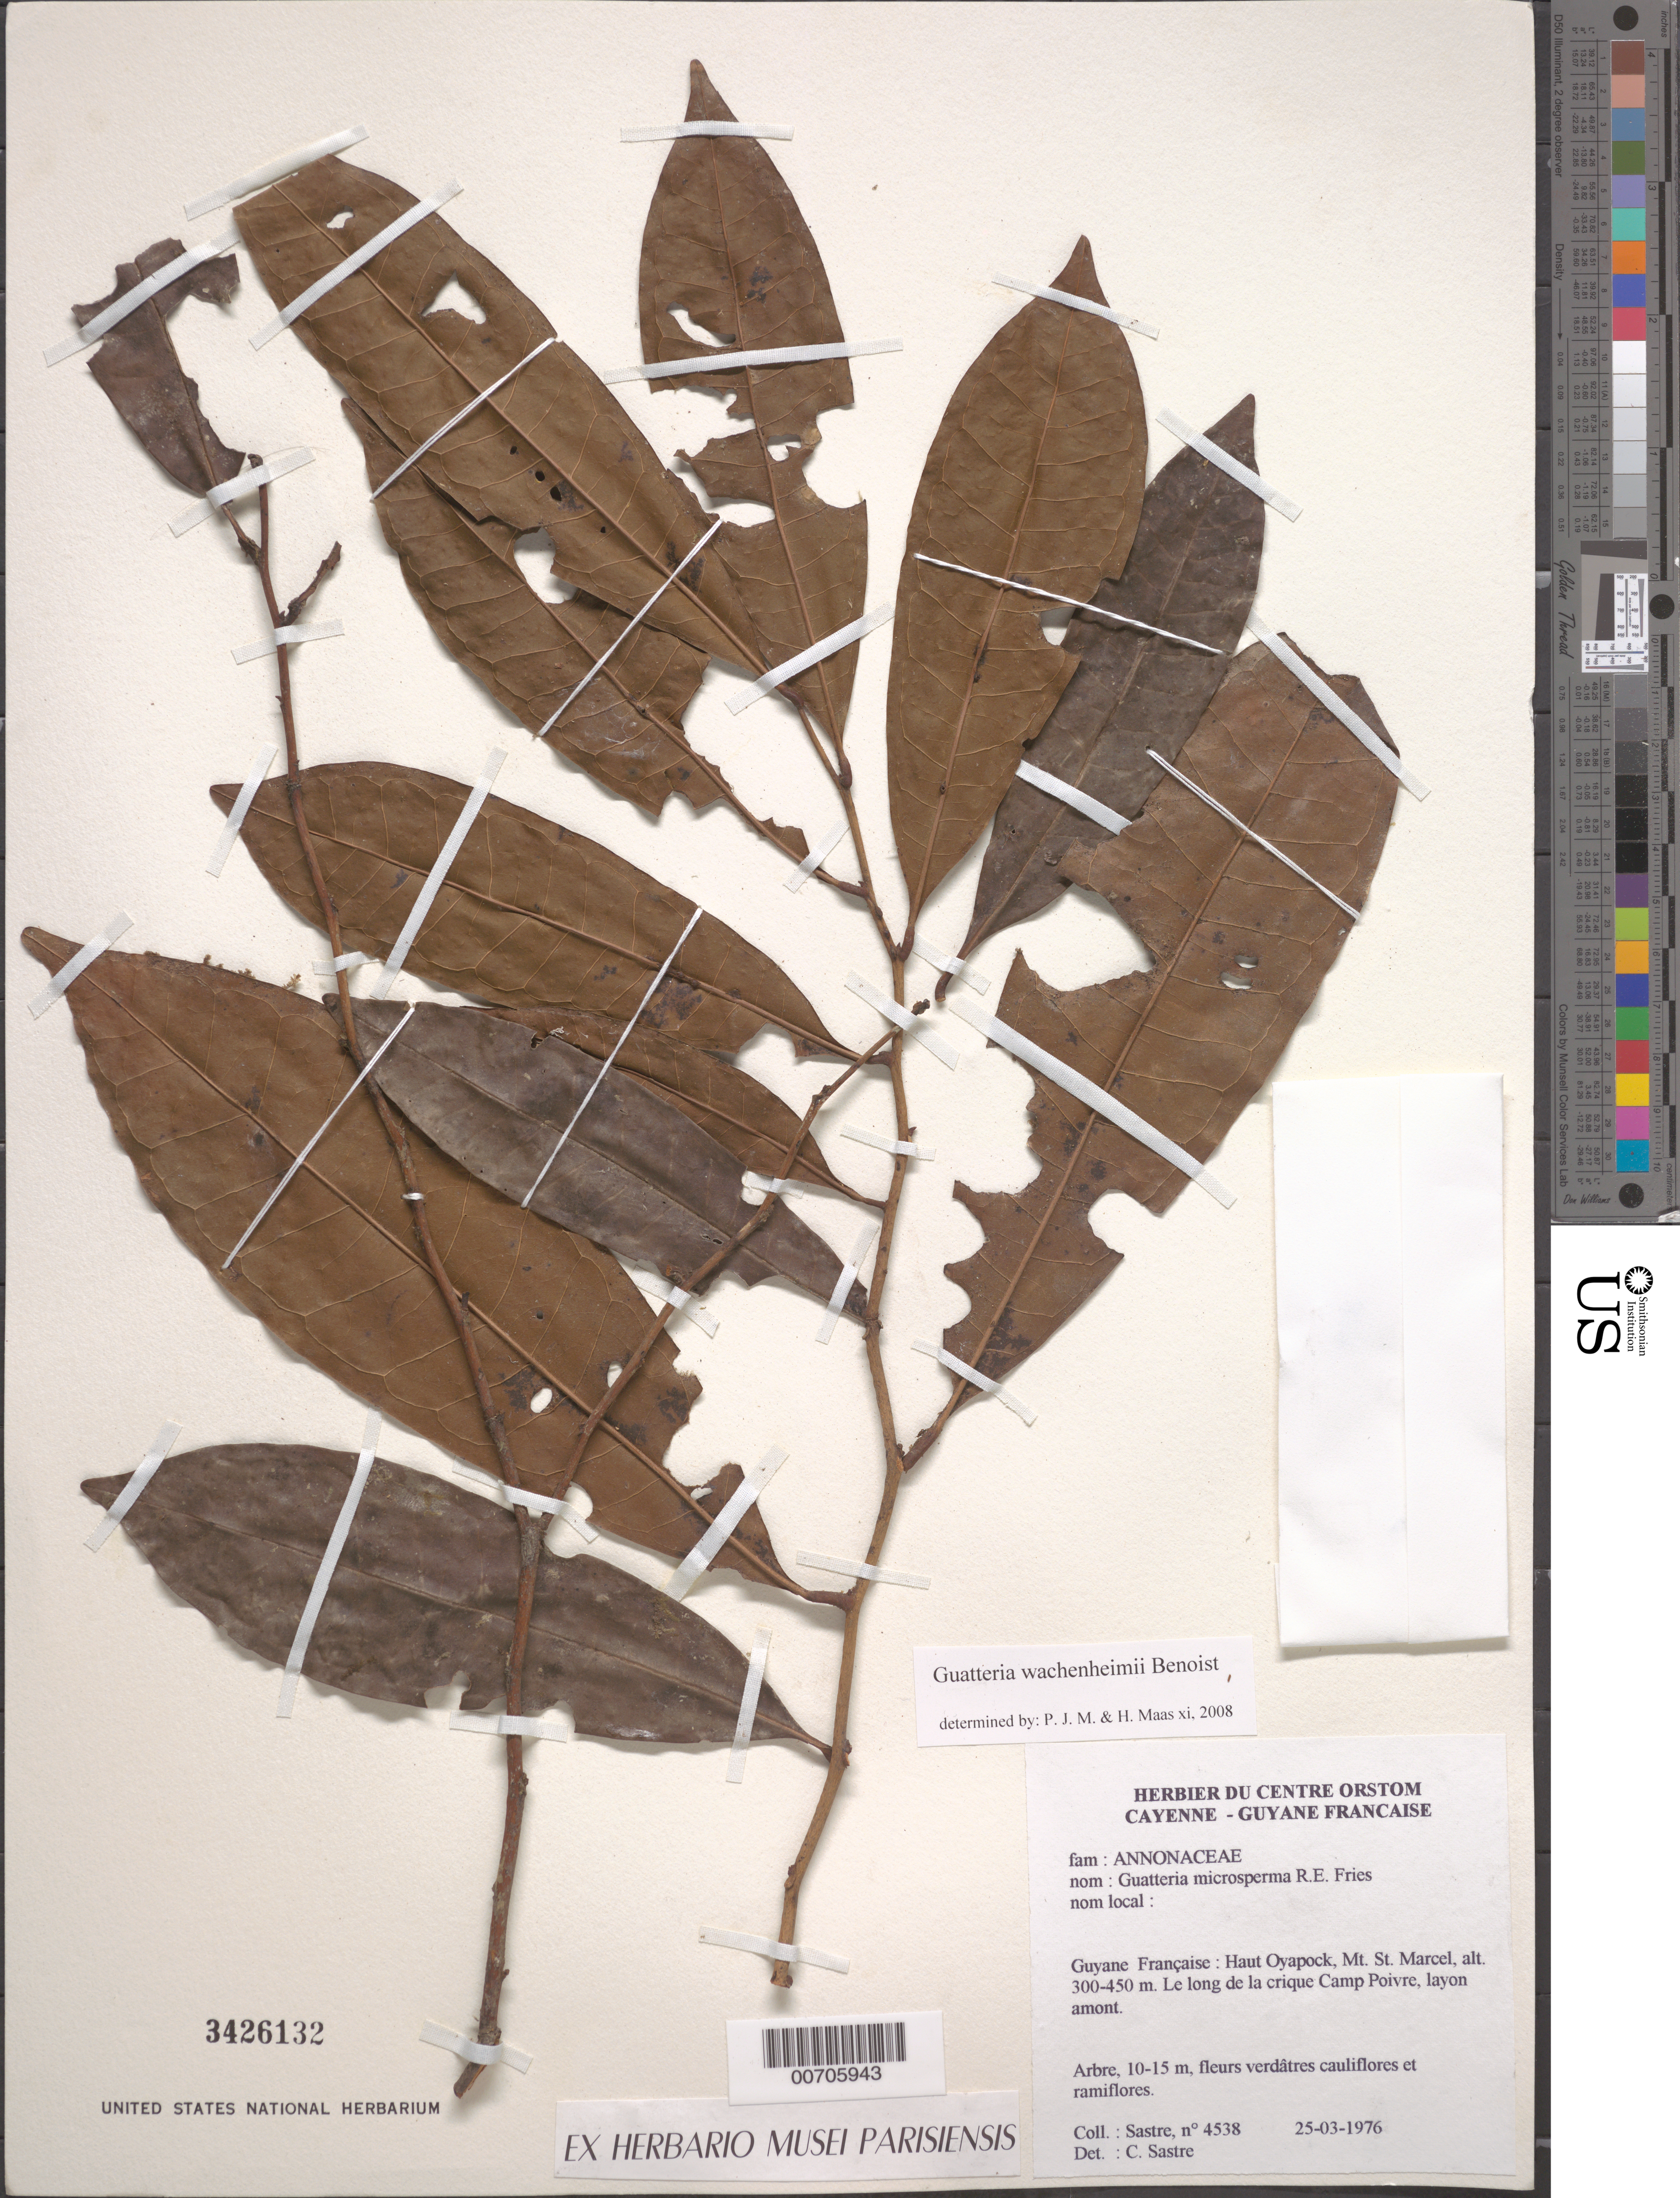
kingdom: Plantae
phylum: Tracheophyta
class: Magnoliopsida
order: Magnoliales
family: Annonaceae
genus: Guatteria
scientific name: Guatteria wachenheimii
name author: Benoist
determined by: Maas, Paul J.; Maas, H.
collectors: C. H. L. Sastre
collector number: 4538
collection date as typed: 25-Mar-76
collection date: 1976-03-25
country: French Guiana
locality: Haut Oyapock, Mt. St. Marcel, Bassin de l'Yaloupi, Crique Poivre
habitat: Along creek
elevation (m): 300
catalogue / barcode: US 3426132